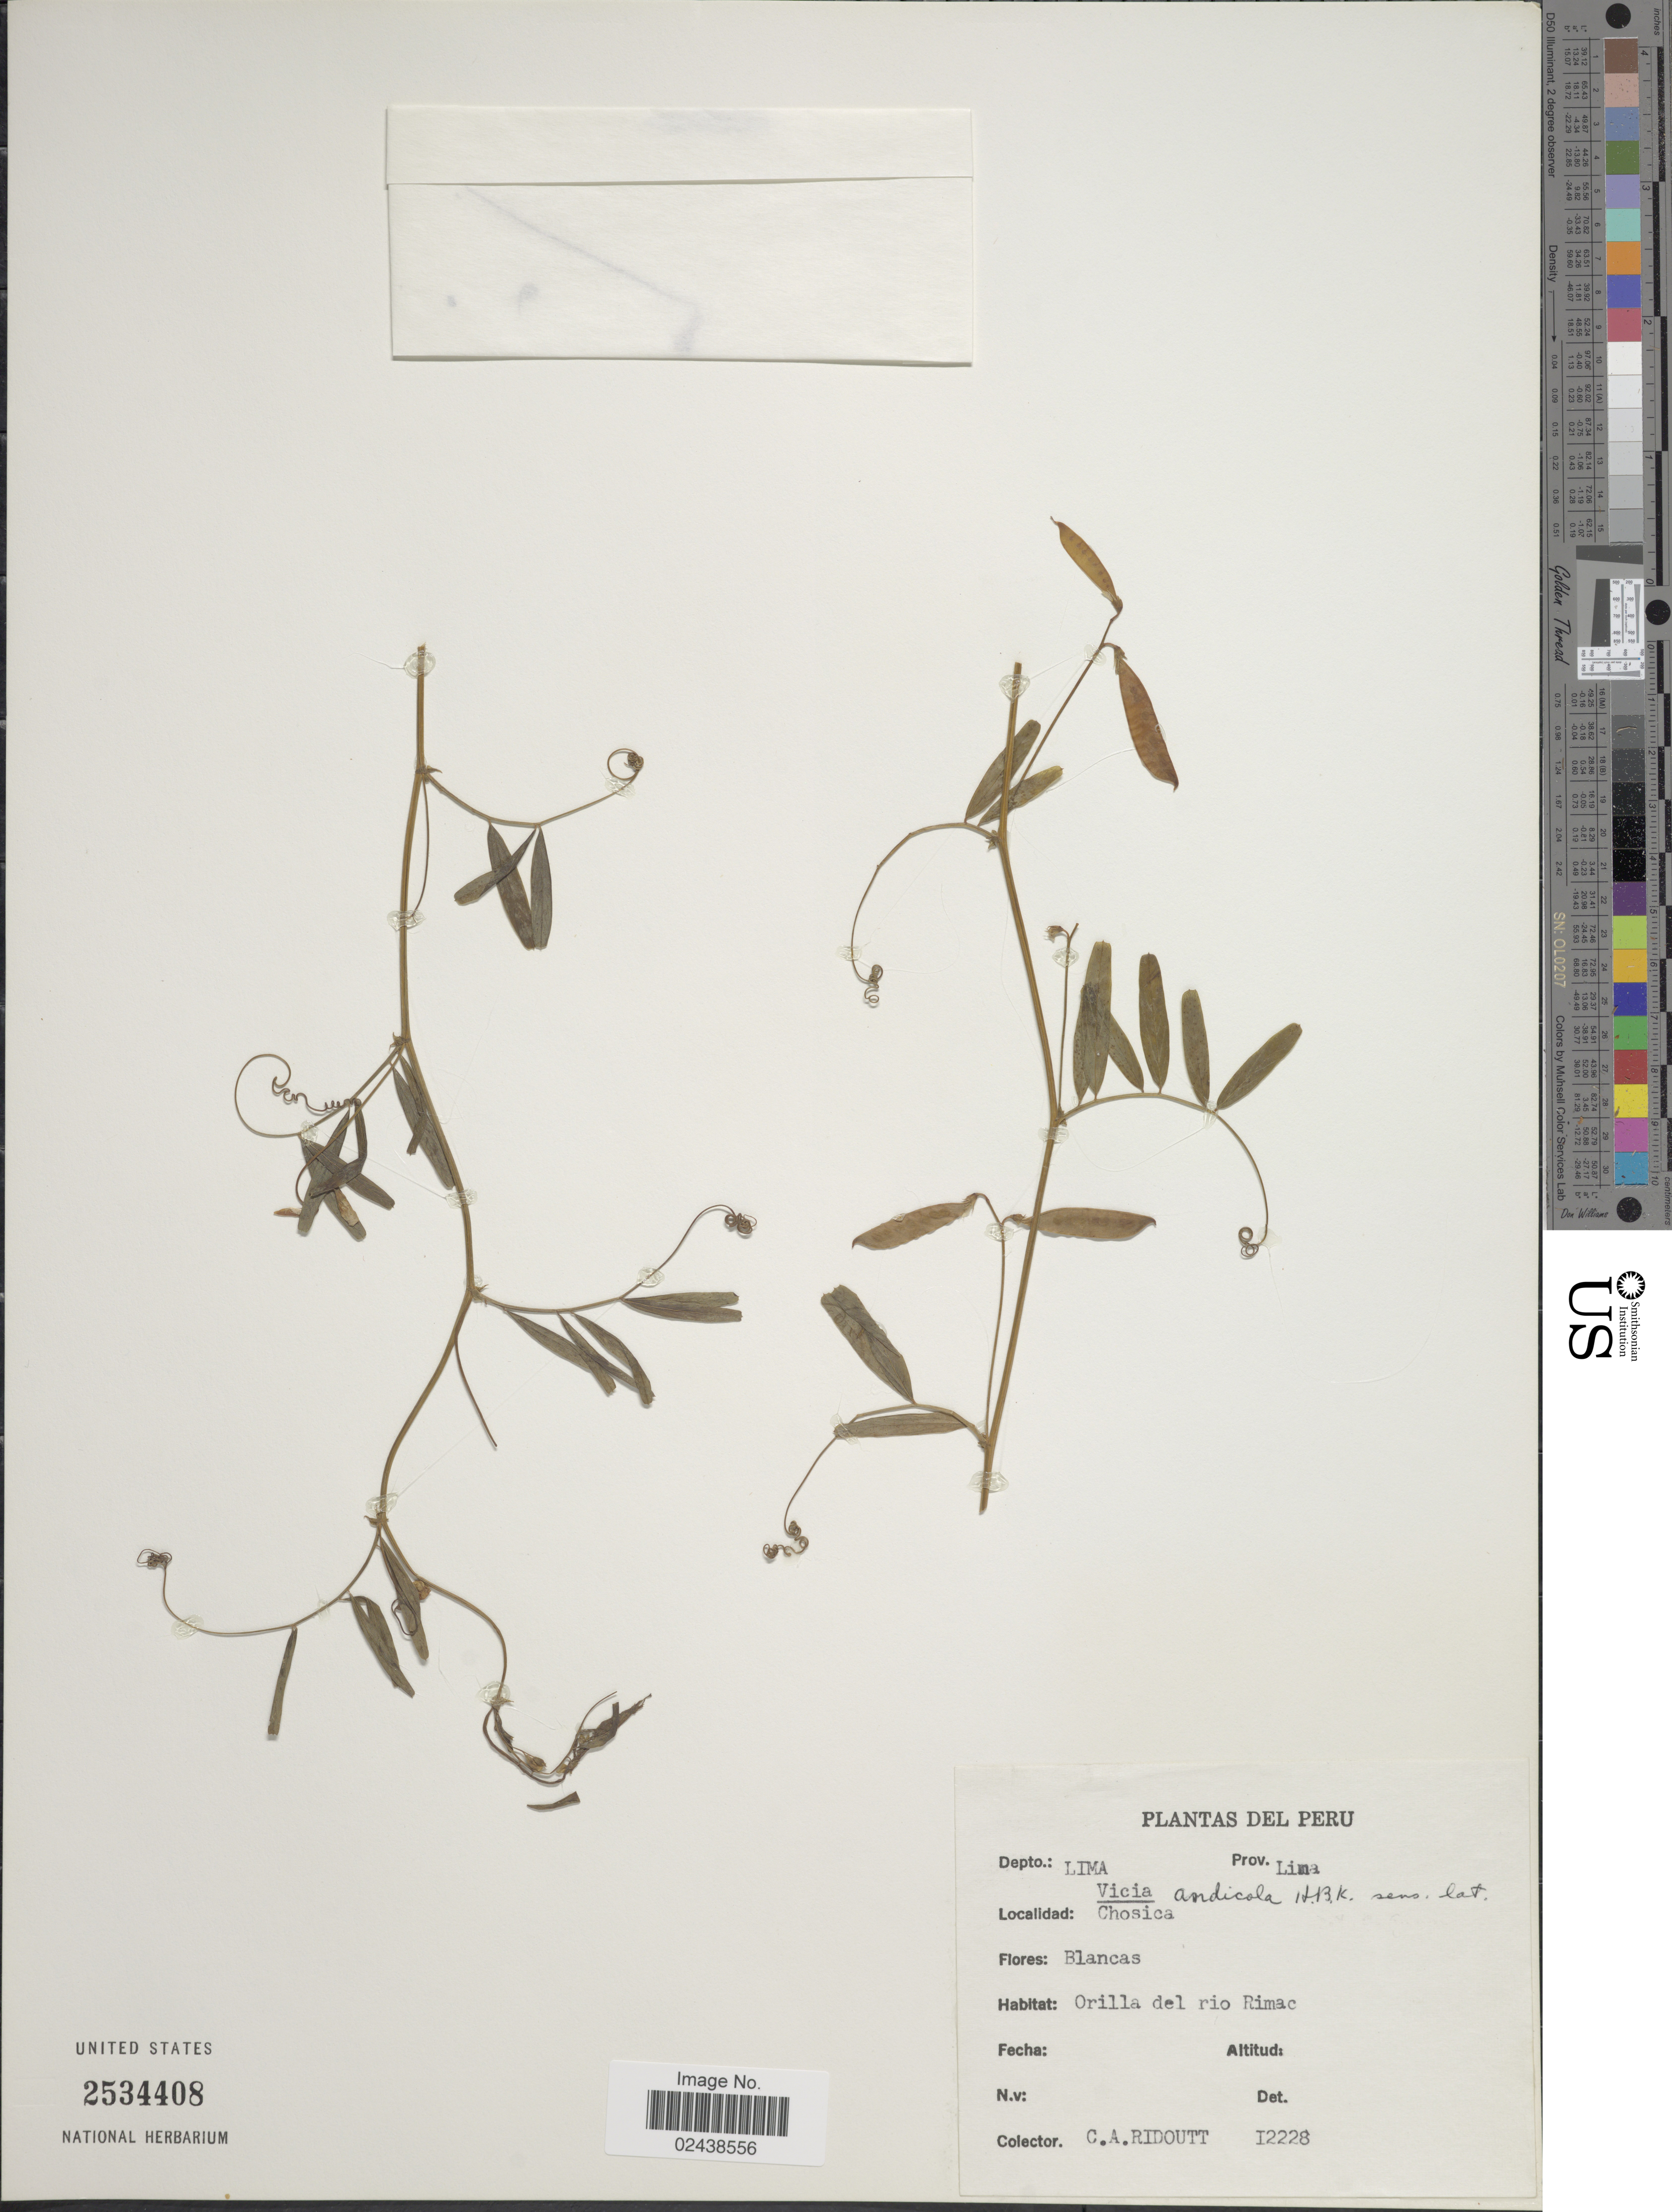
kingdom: Plantae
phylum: Tracheophyta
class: Magnoliopsida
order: Fabales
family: Fabaceae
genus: Vicia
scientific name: Vicia andicola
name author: Kunth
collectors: C. Ridoutt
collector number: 12228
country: Peru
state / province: Lima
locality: Depto.: Lima. Chosica. Habitat: Orilla del rio Rimac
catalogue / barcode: US 2534408